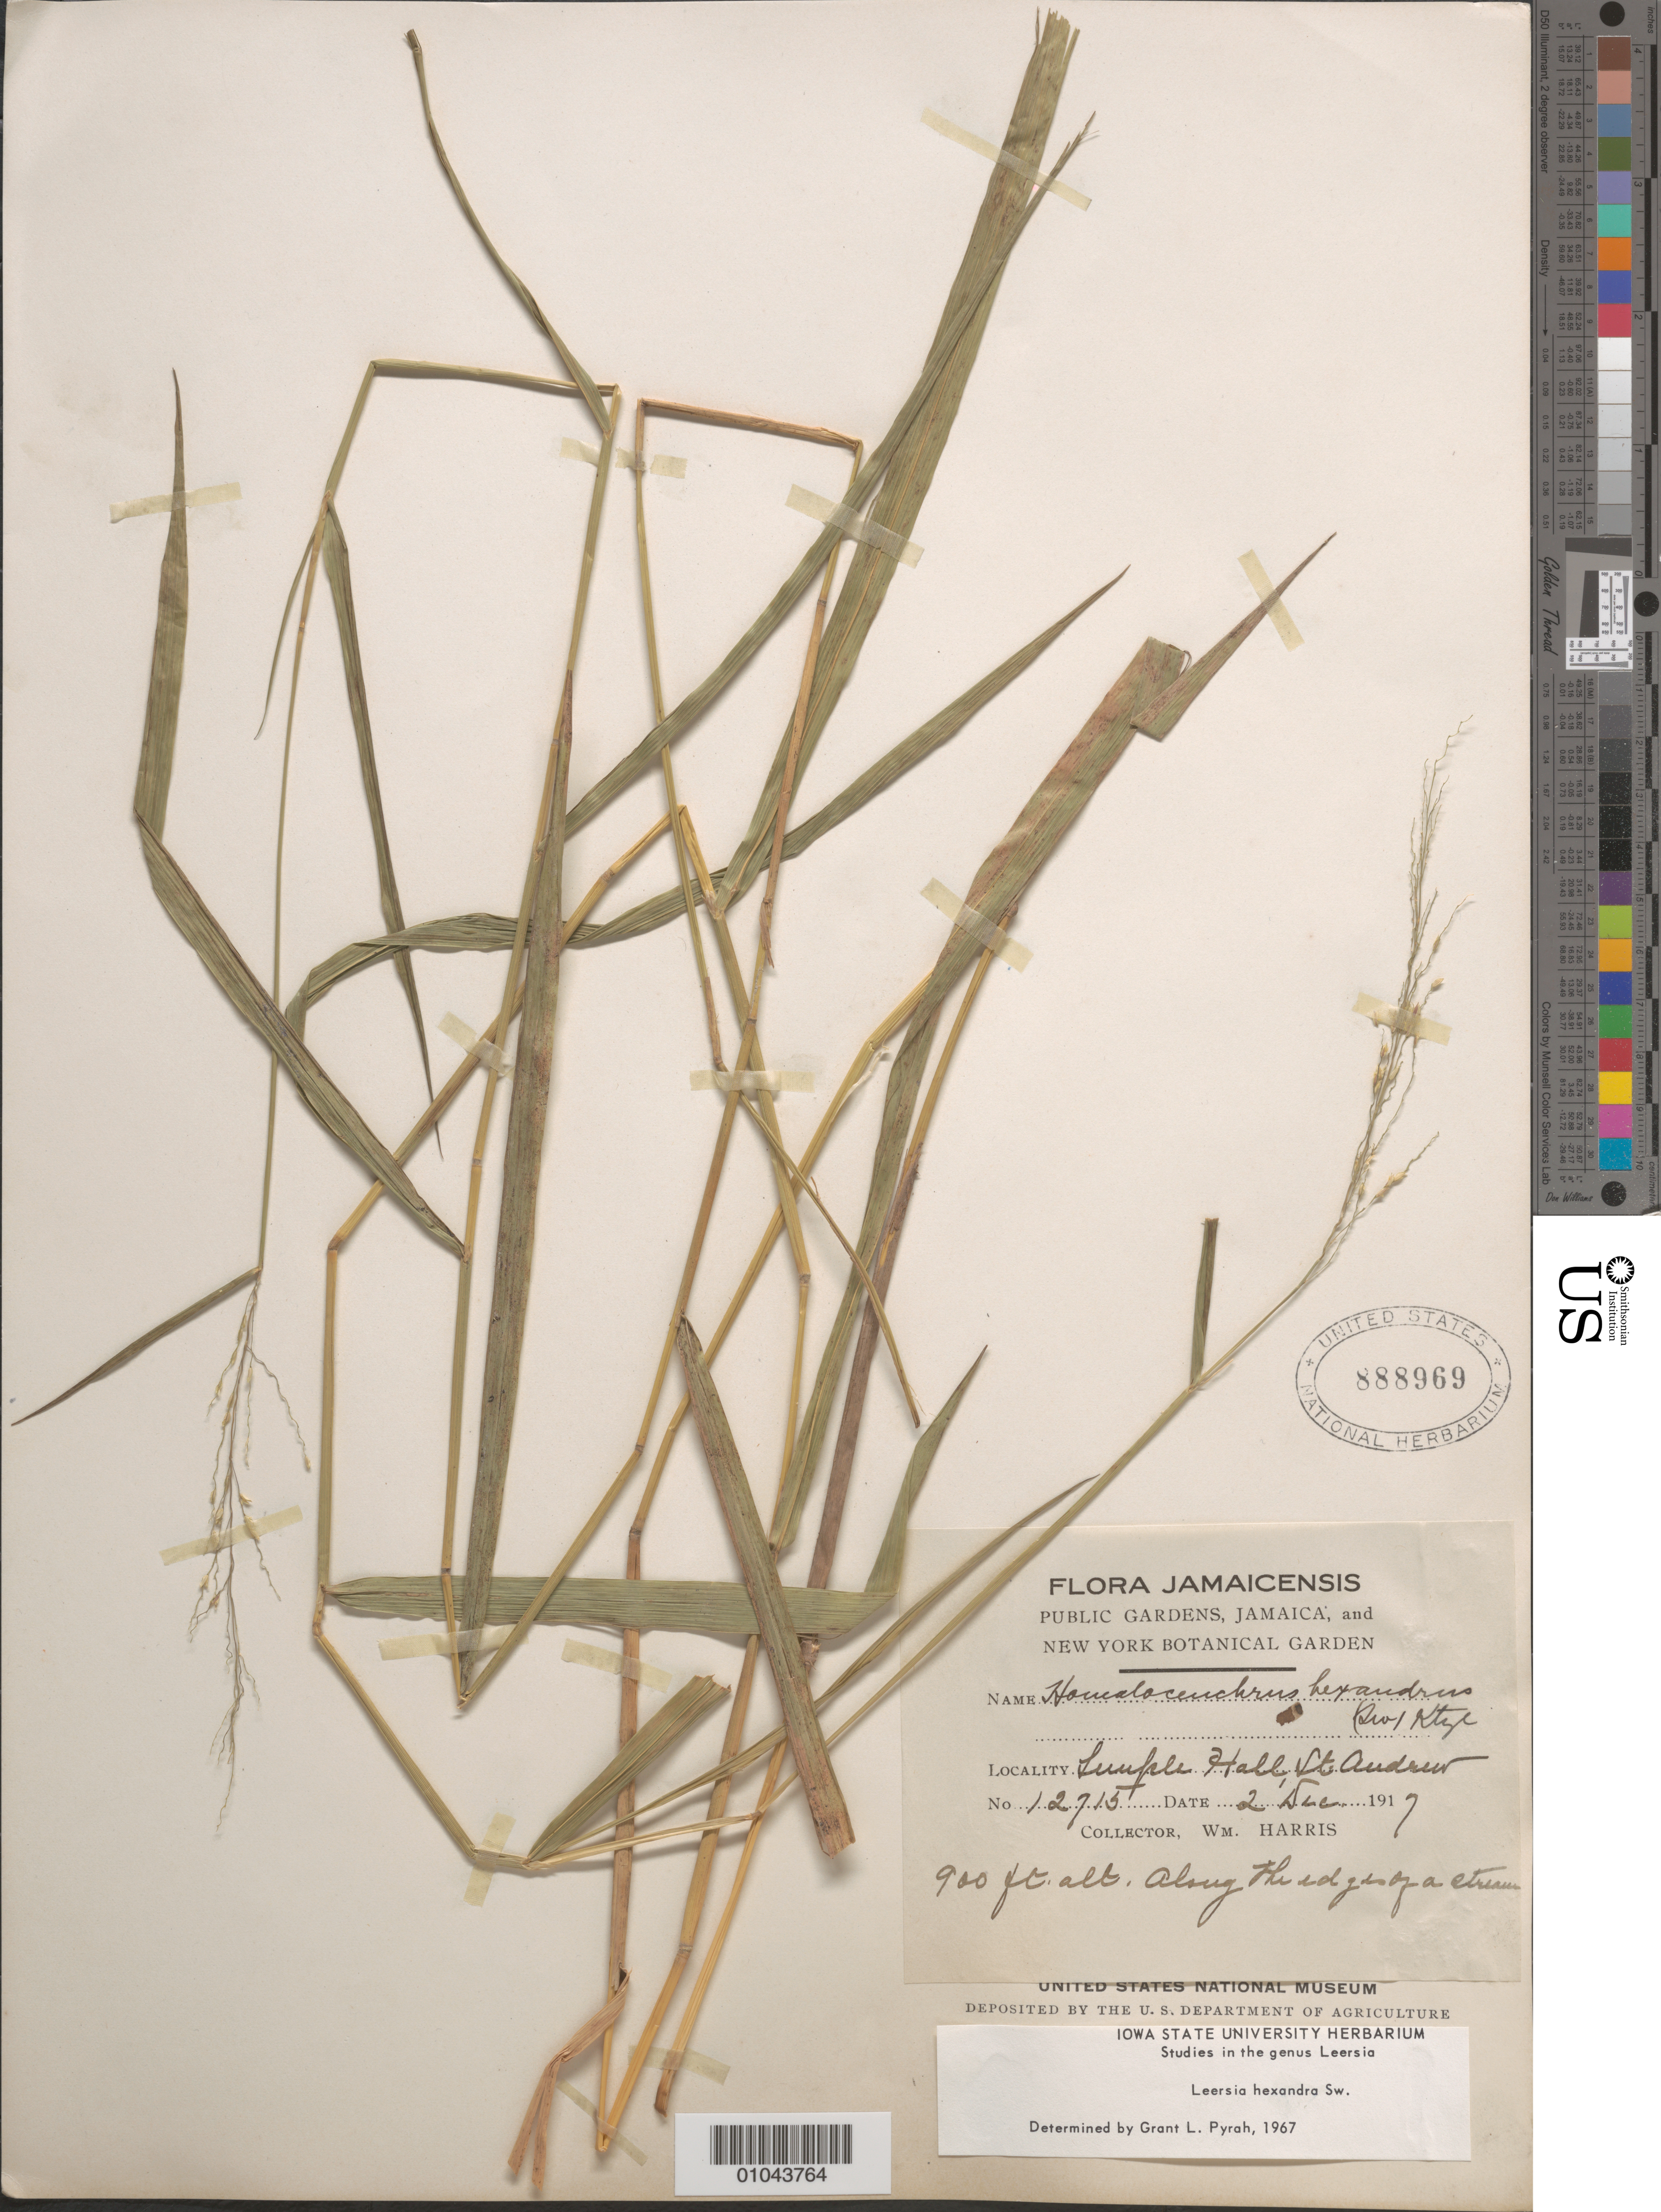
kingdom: Plantae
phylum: Tracheophyta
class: Liliopsida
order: Poales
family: Poaceae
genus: Leersia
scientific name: Leersia hexandra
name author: Sw.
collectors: W. H. Harris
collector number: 12715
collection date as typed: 02 Dec 1917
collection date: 1917-12-02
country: Jamaica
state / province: Saint Andrew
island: Jamaica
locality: Jungle Hall, along the edge of a stream.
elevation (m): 274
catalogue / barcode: US 888969